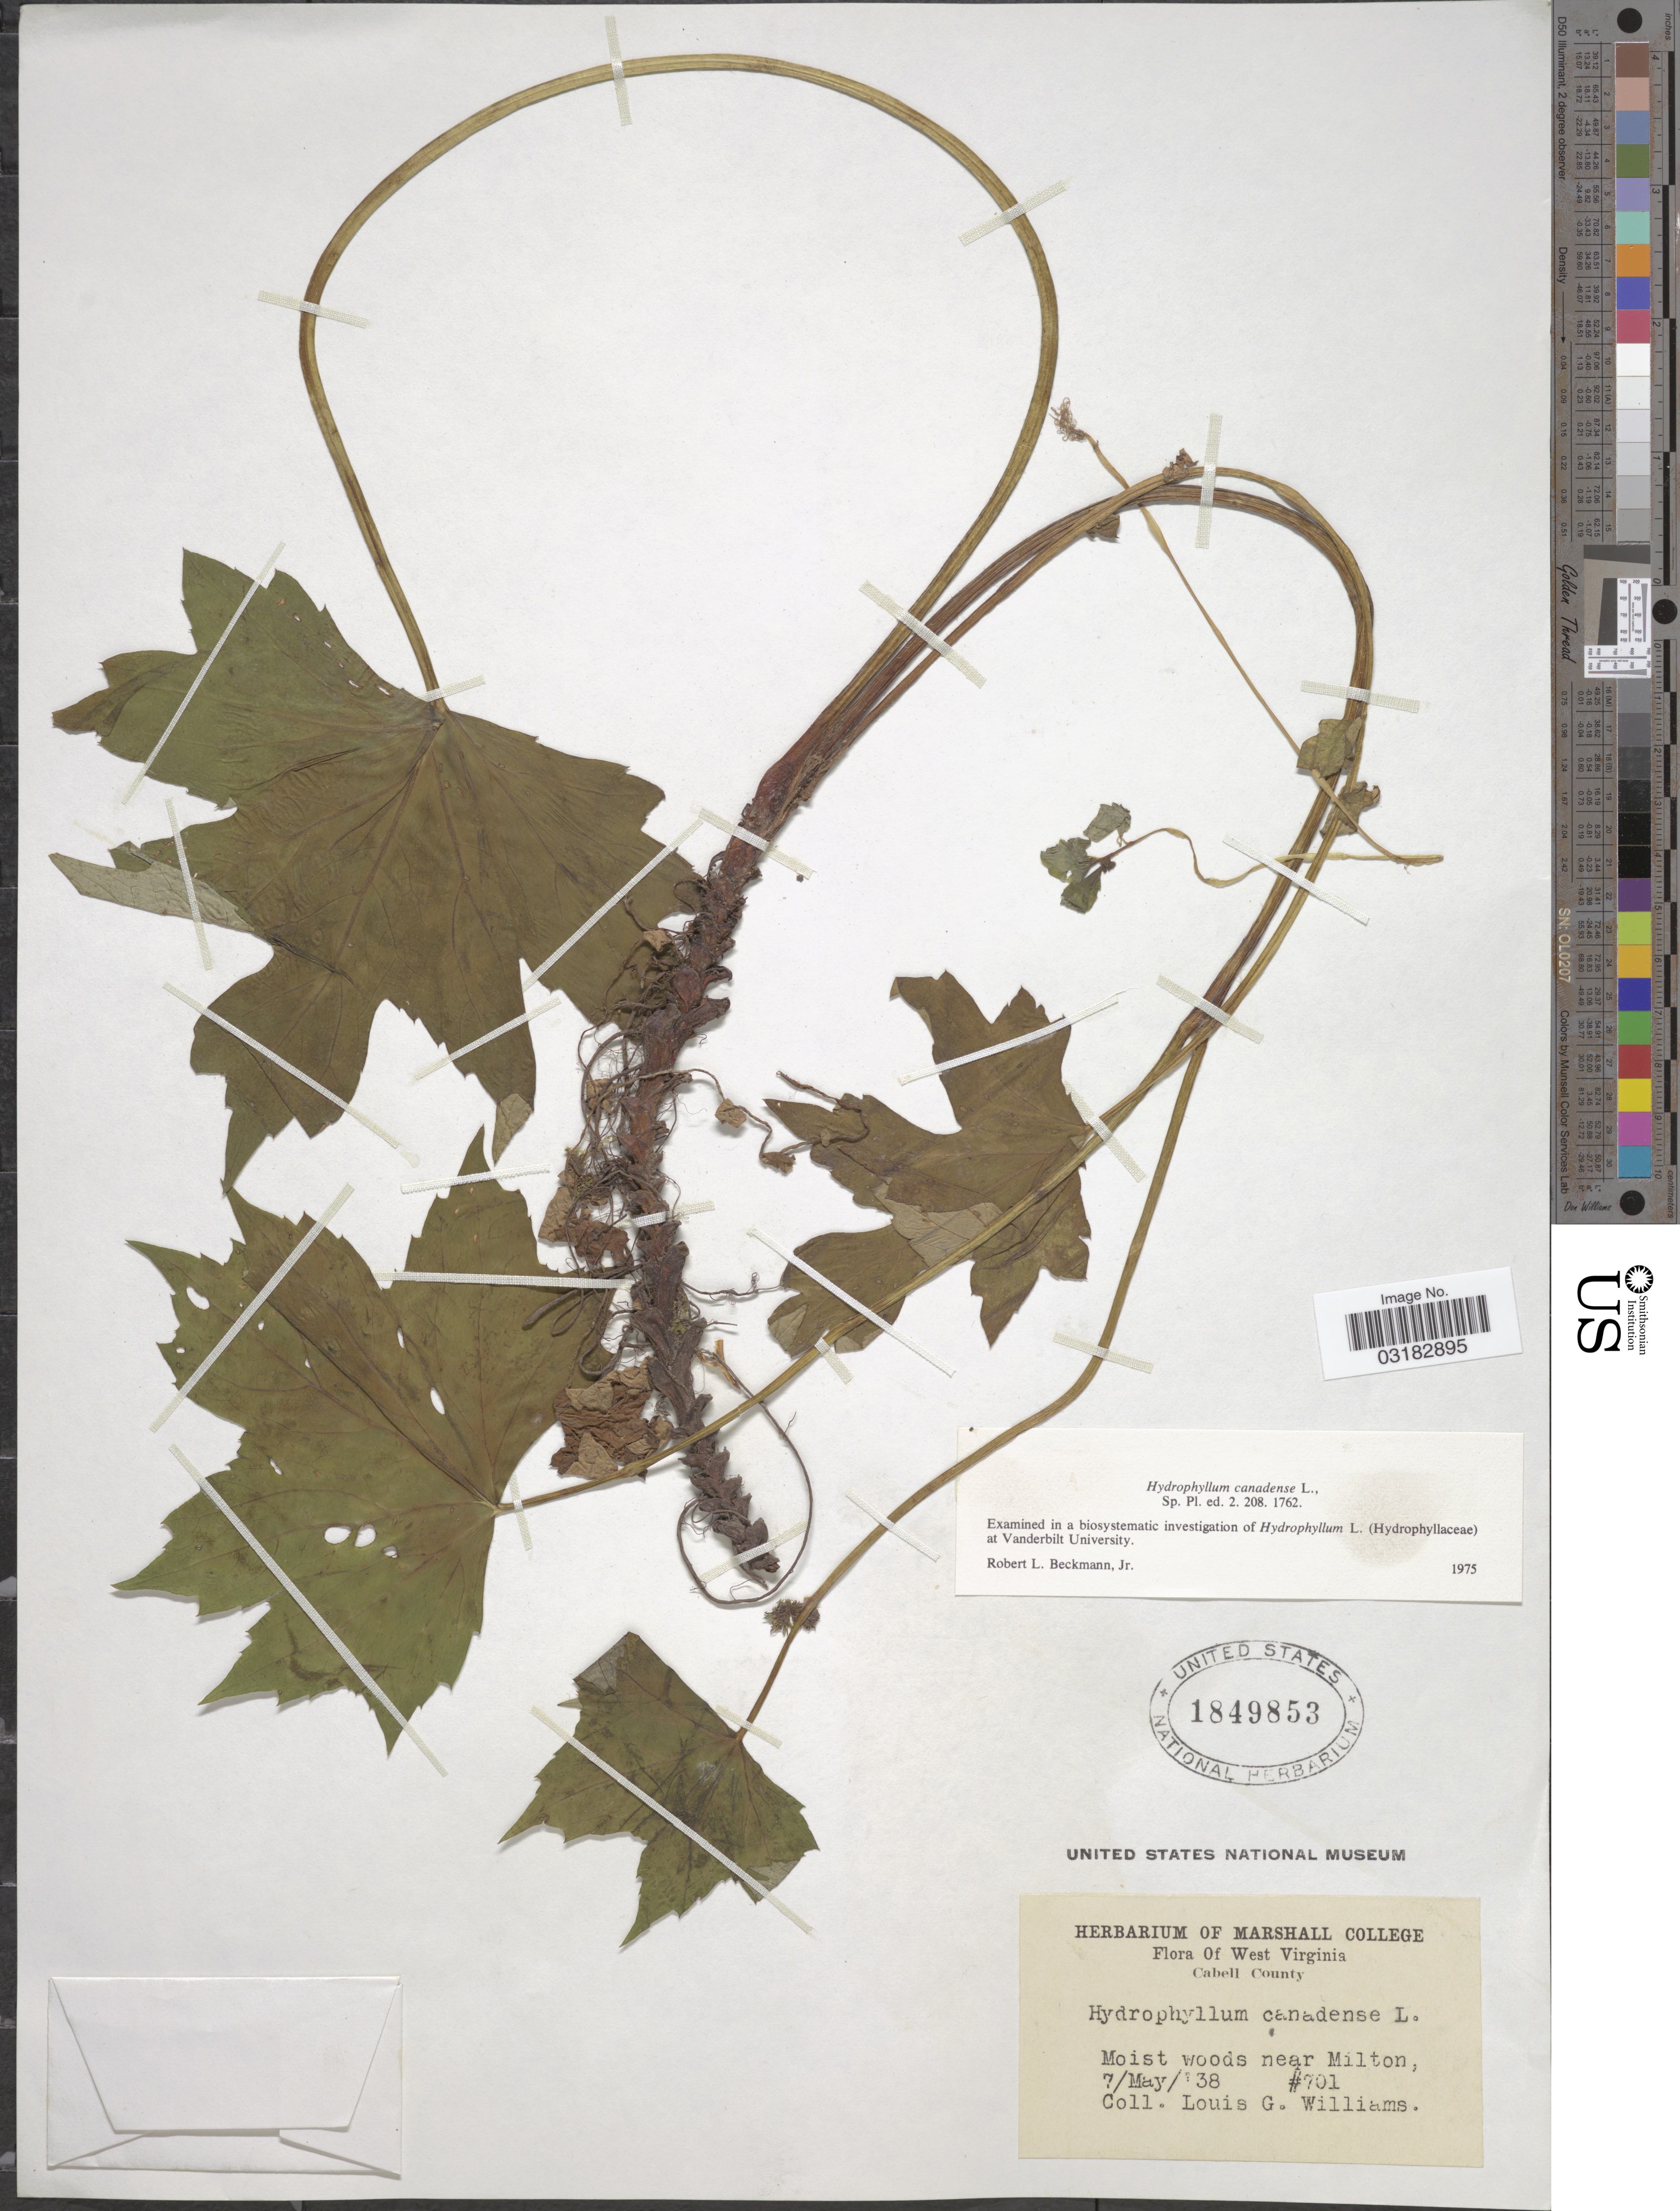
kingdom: Plantae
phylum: Tracheophyta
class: Magnoliopsida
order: Boraginales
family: Hydrophyllaceae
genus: Hydrophyllum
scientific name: Hydrophyllum canadense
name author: L.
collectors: L. G. Williams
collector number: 701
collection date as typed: Transcribed d/m/y: 7/5/38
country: United States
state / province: West Virginia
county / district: Cabell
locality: Cabell County. Near Milton.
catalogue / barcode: US 1849853